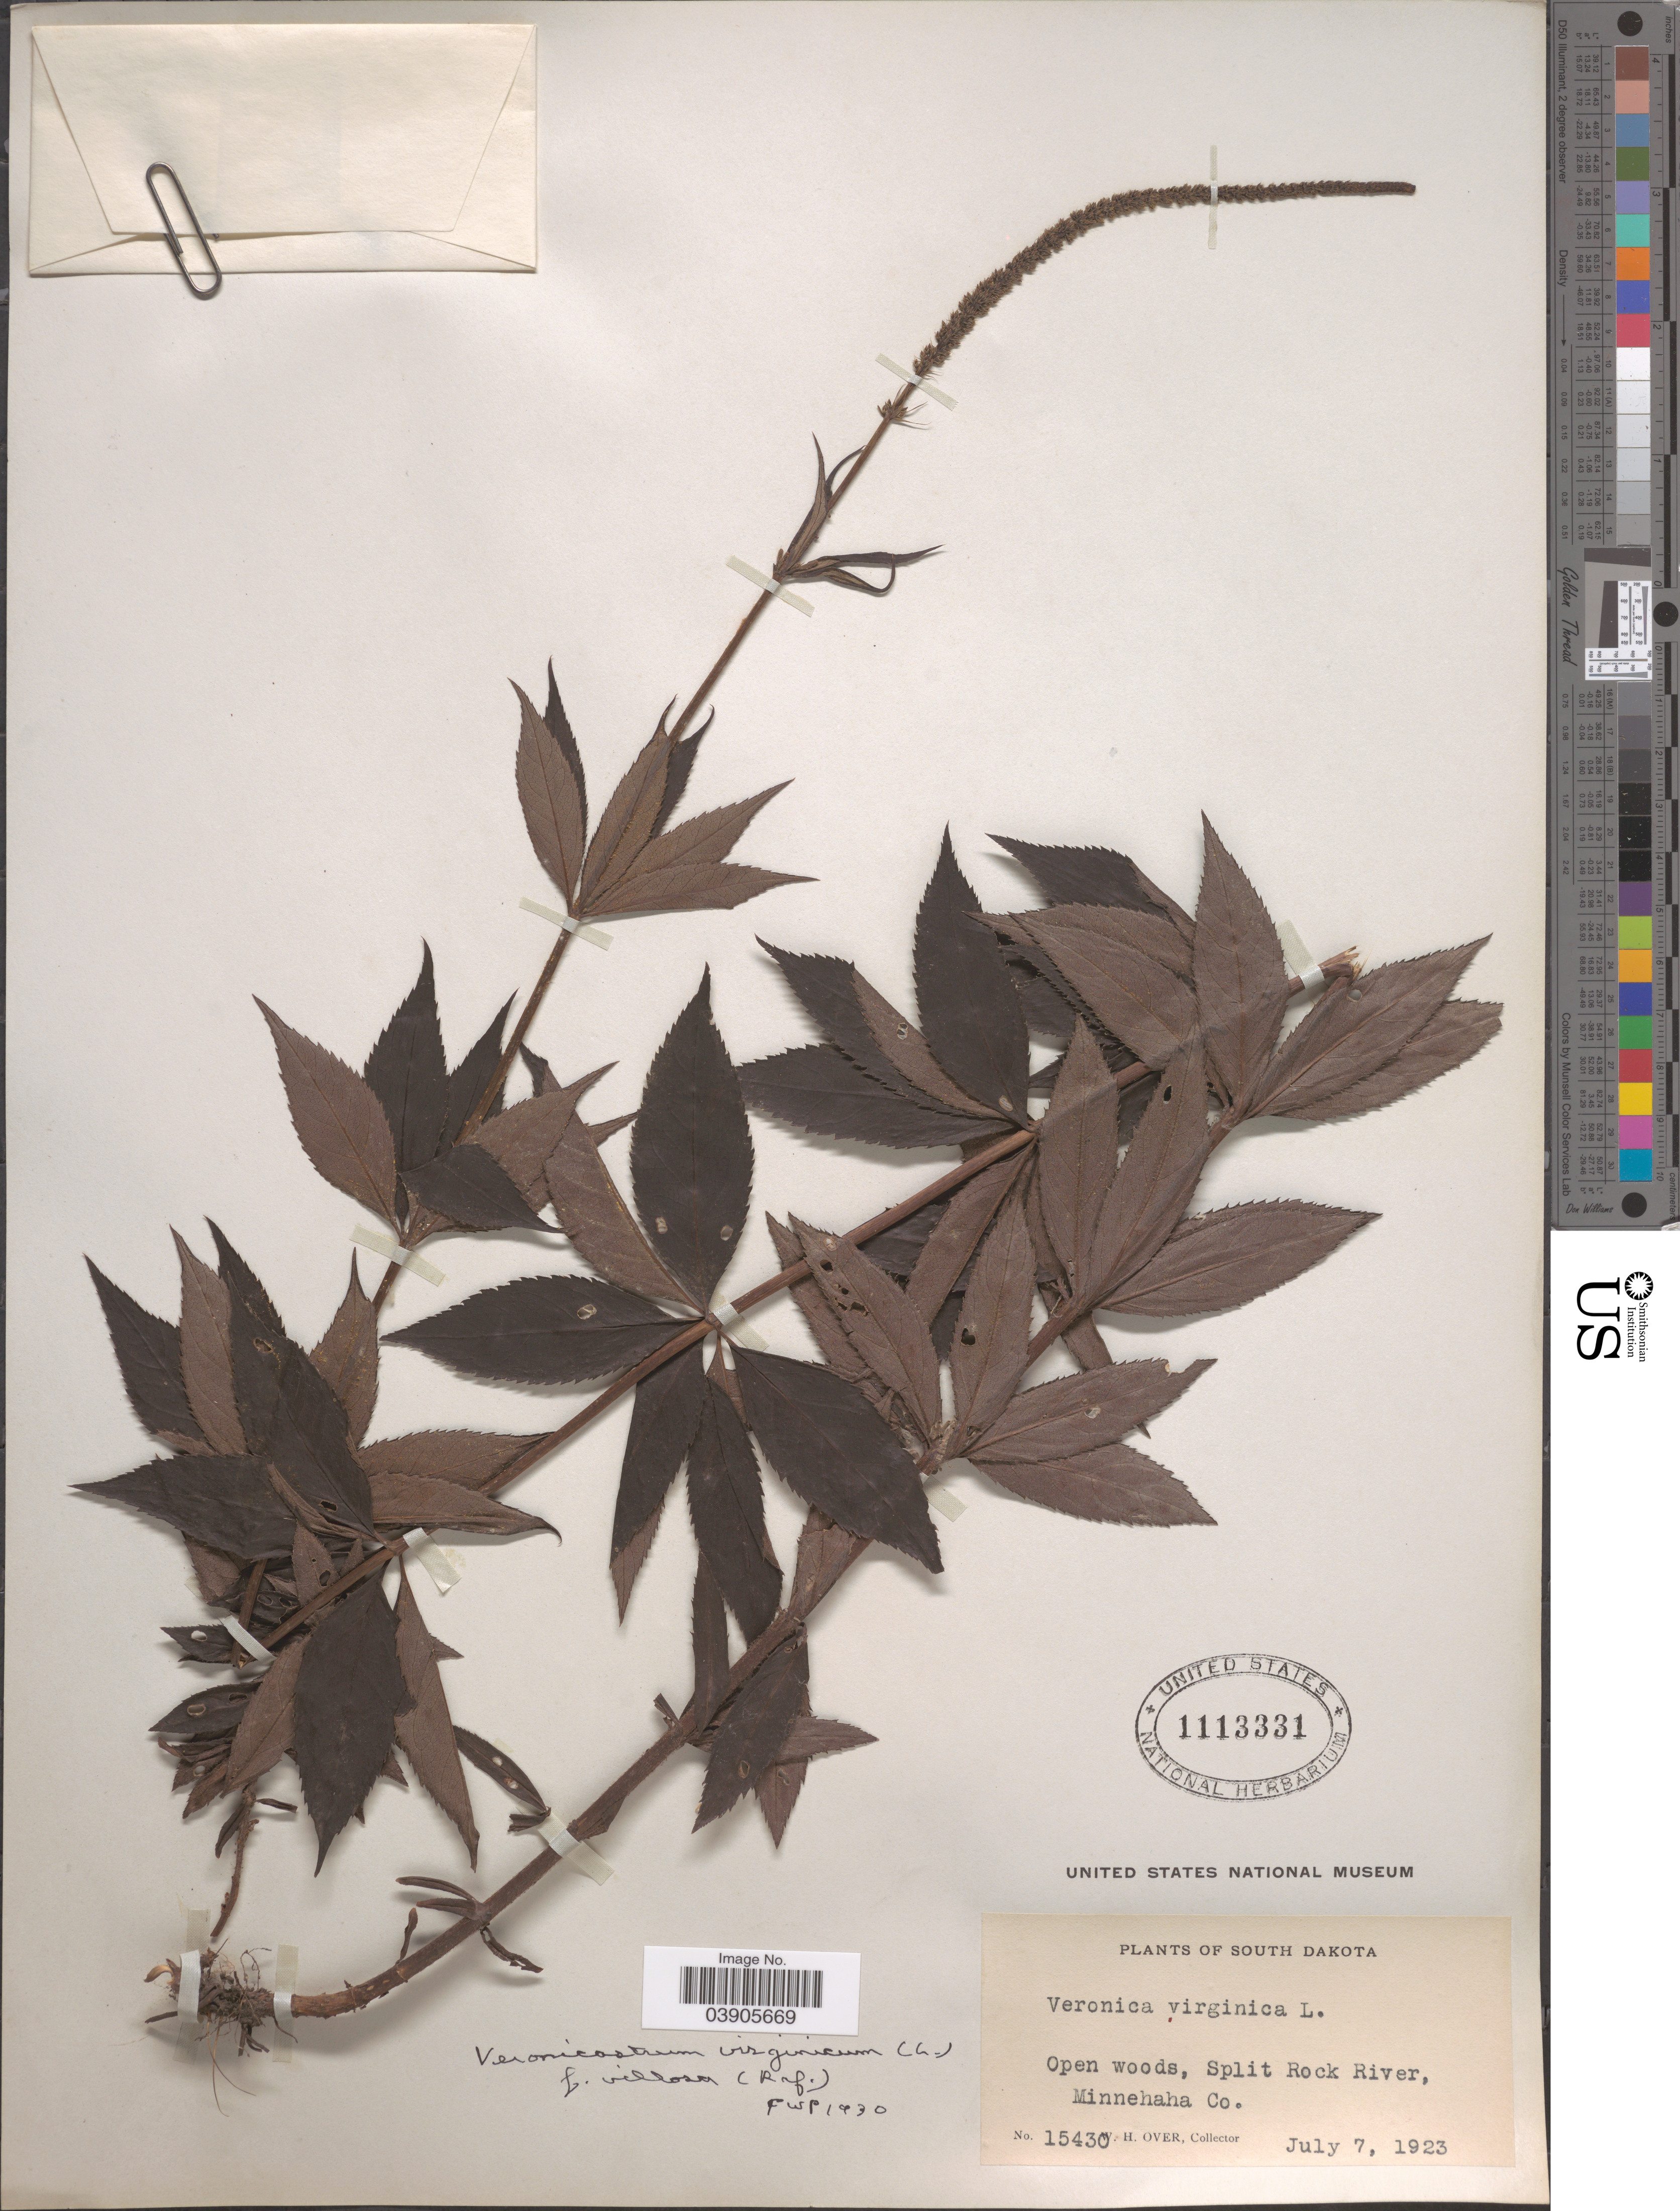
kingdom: Plantae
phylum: Tracheophyta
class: Magnoliopsida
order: Lamiales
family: Plantaginaceae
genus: Veronicastrum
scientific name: Veronicastrum virginicum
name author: (L.) Farw.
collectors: W. Over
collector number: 15430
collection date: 1923-07-07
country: United States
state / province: South Dakota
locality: Open woods, Split Rock River, Minnehaha Co.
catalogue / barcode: US 1113331